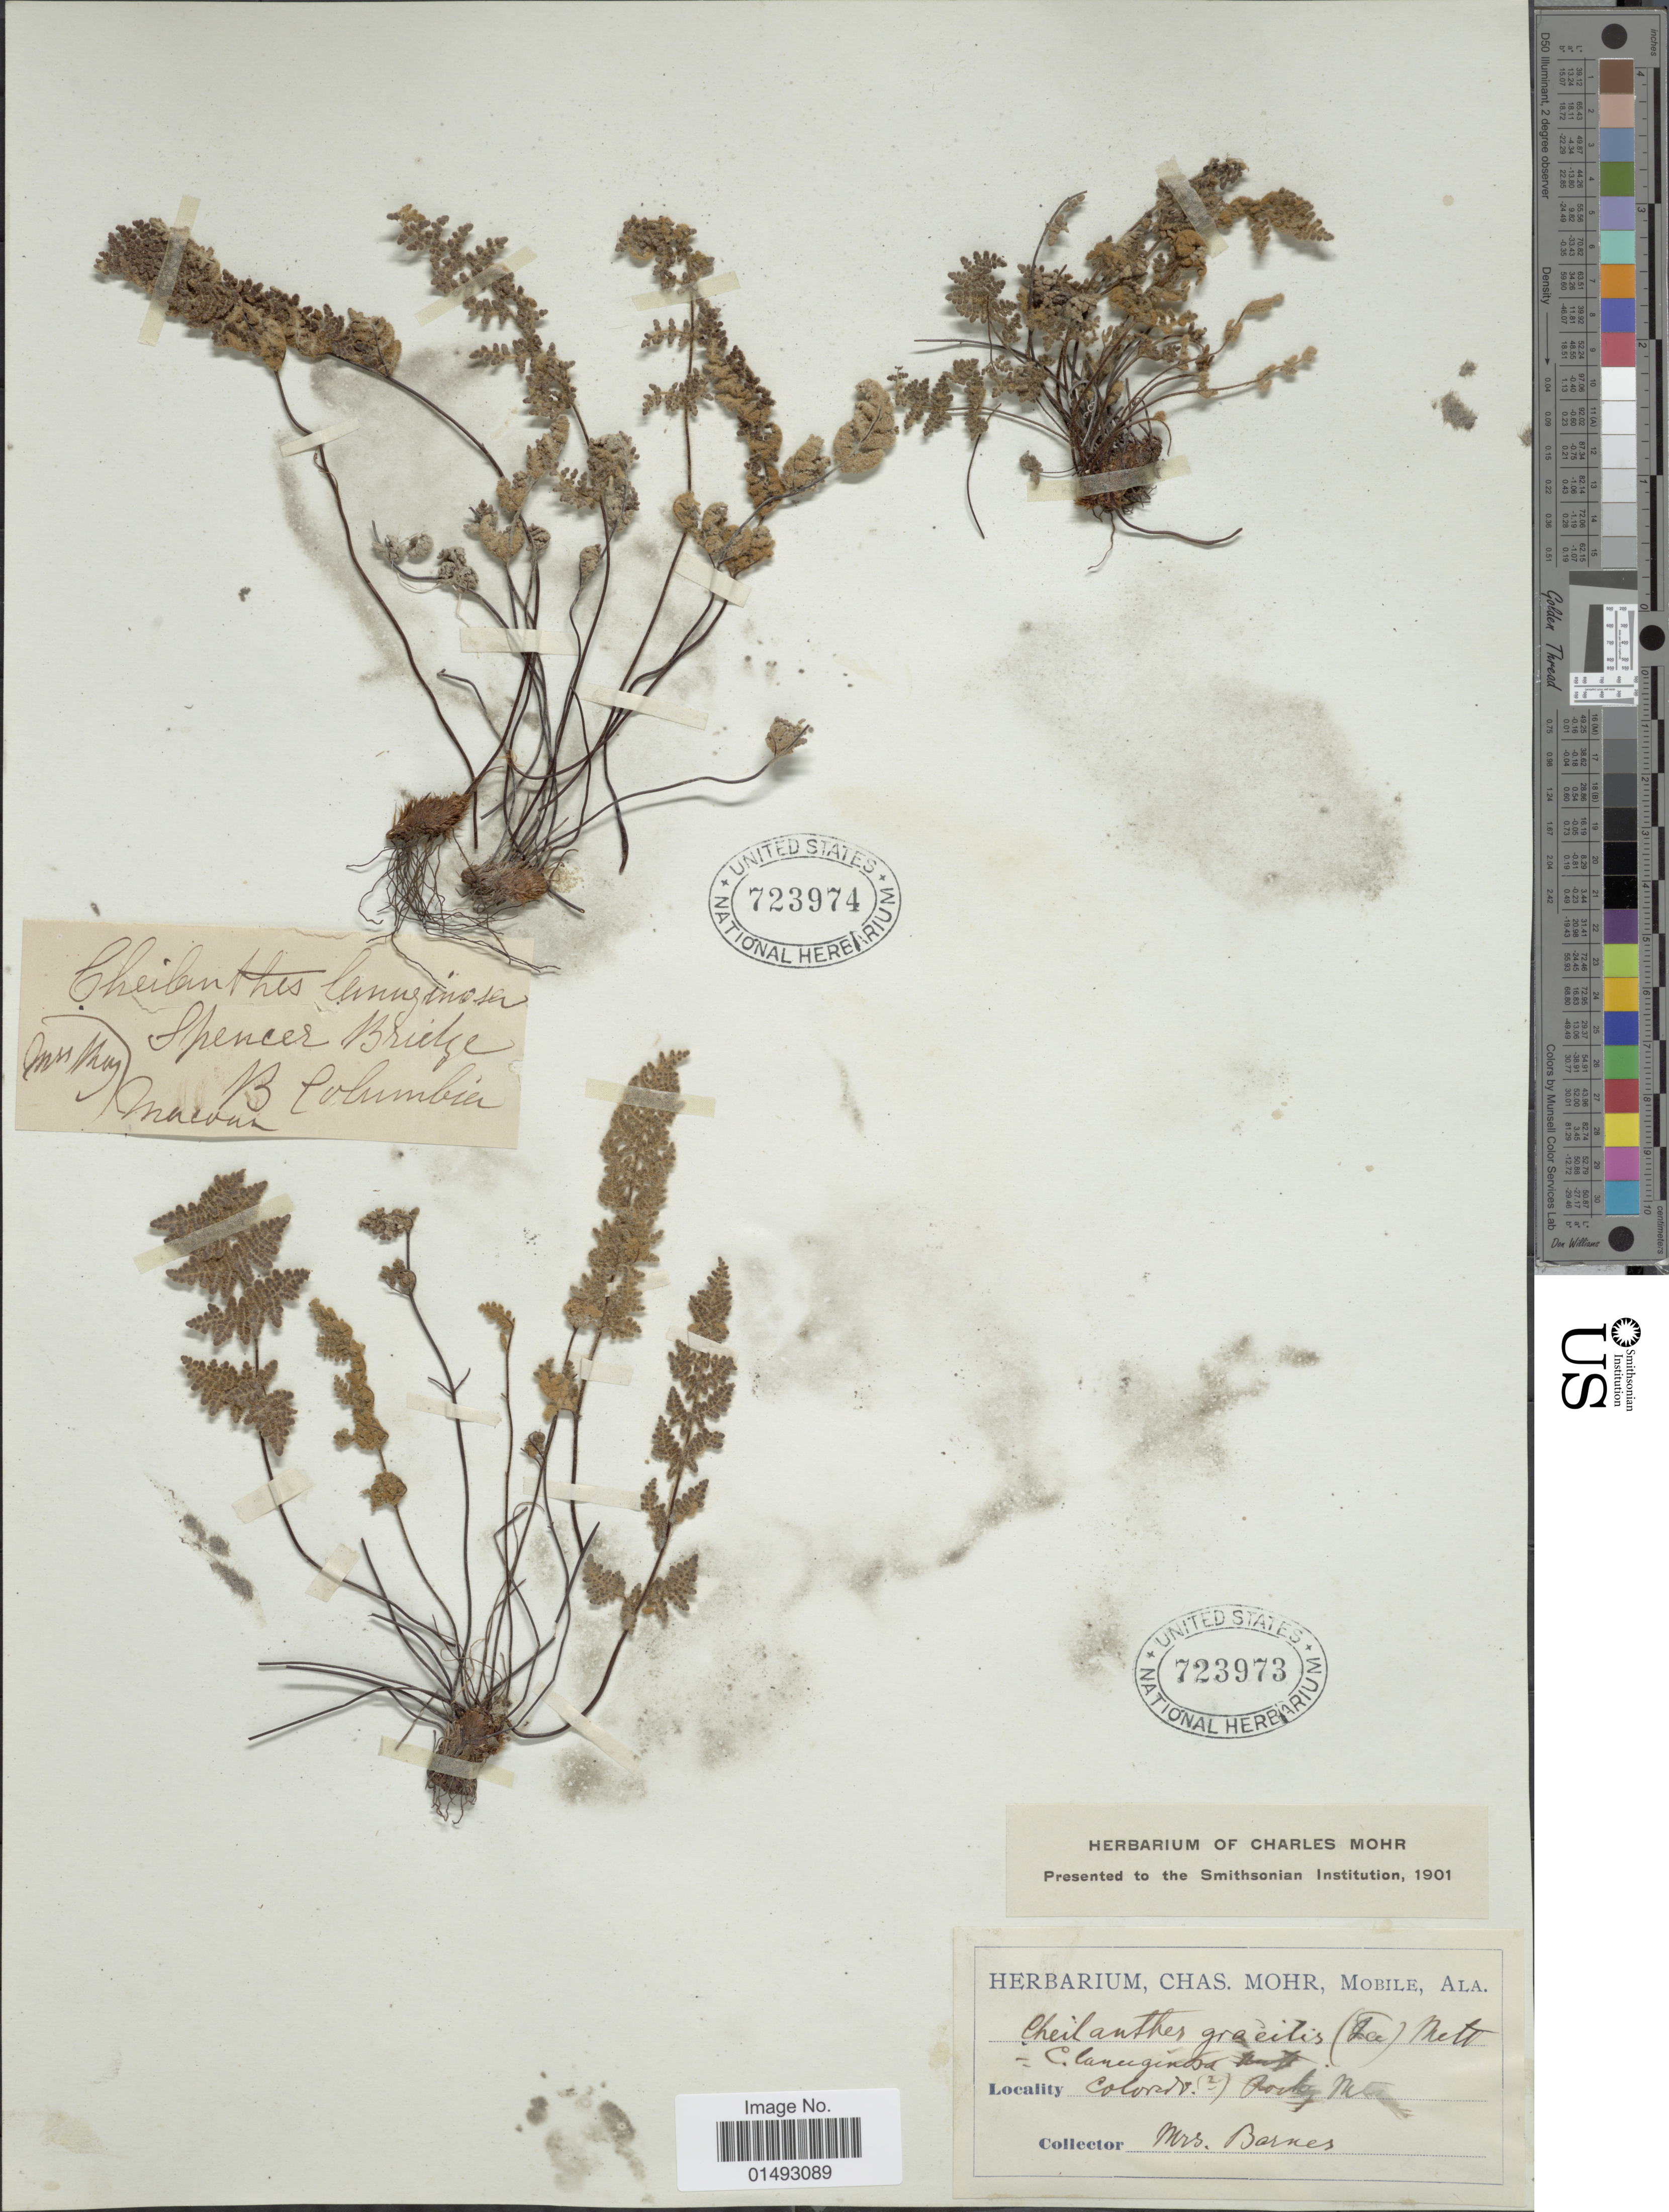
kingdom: Plantae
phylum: Tracheophyta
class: Polypodiopsida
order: Polypodiales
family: Pteridaceae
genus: Myriopteris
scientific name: Myriopteris gracilis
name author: Fée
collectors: Barnes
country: United States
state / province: Colorado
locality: Rocky mts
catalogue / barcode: US 723973